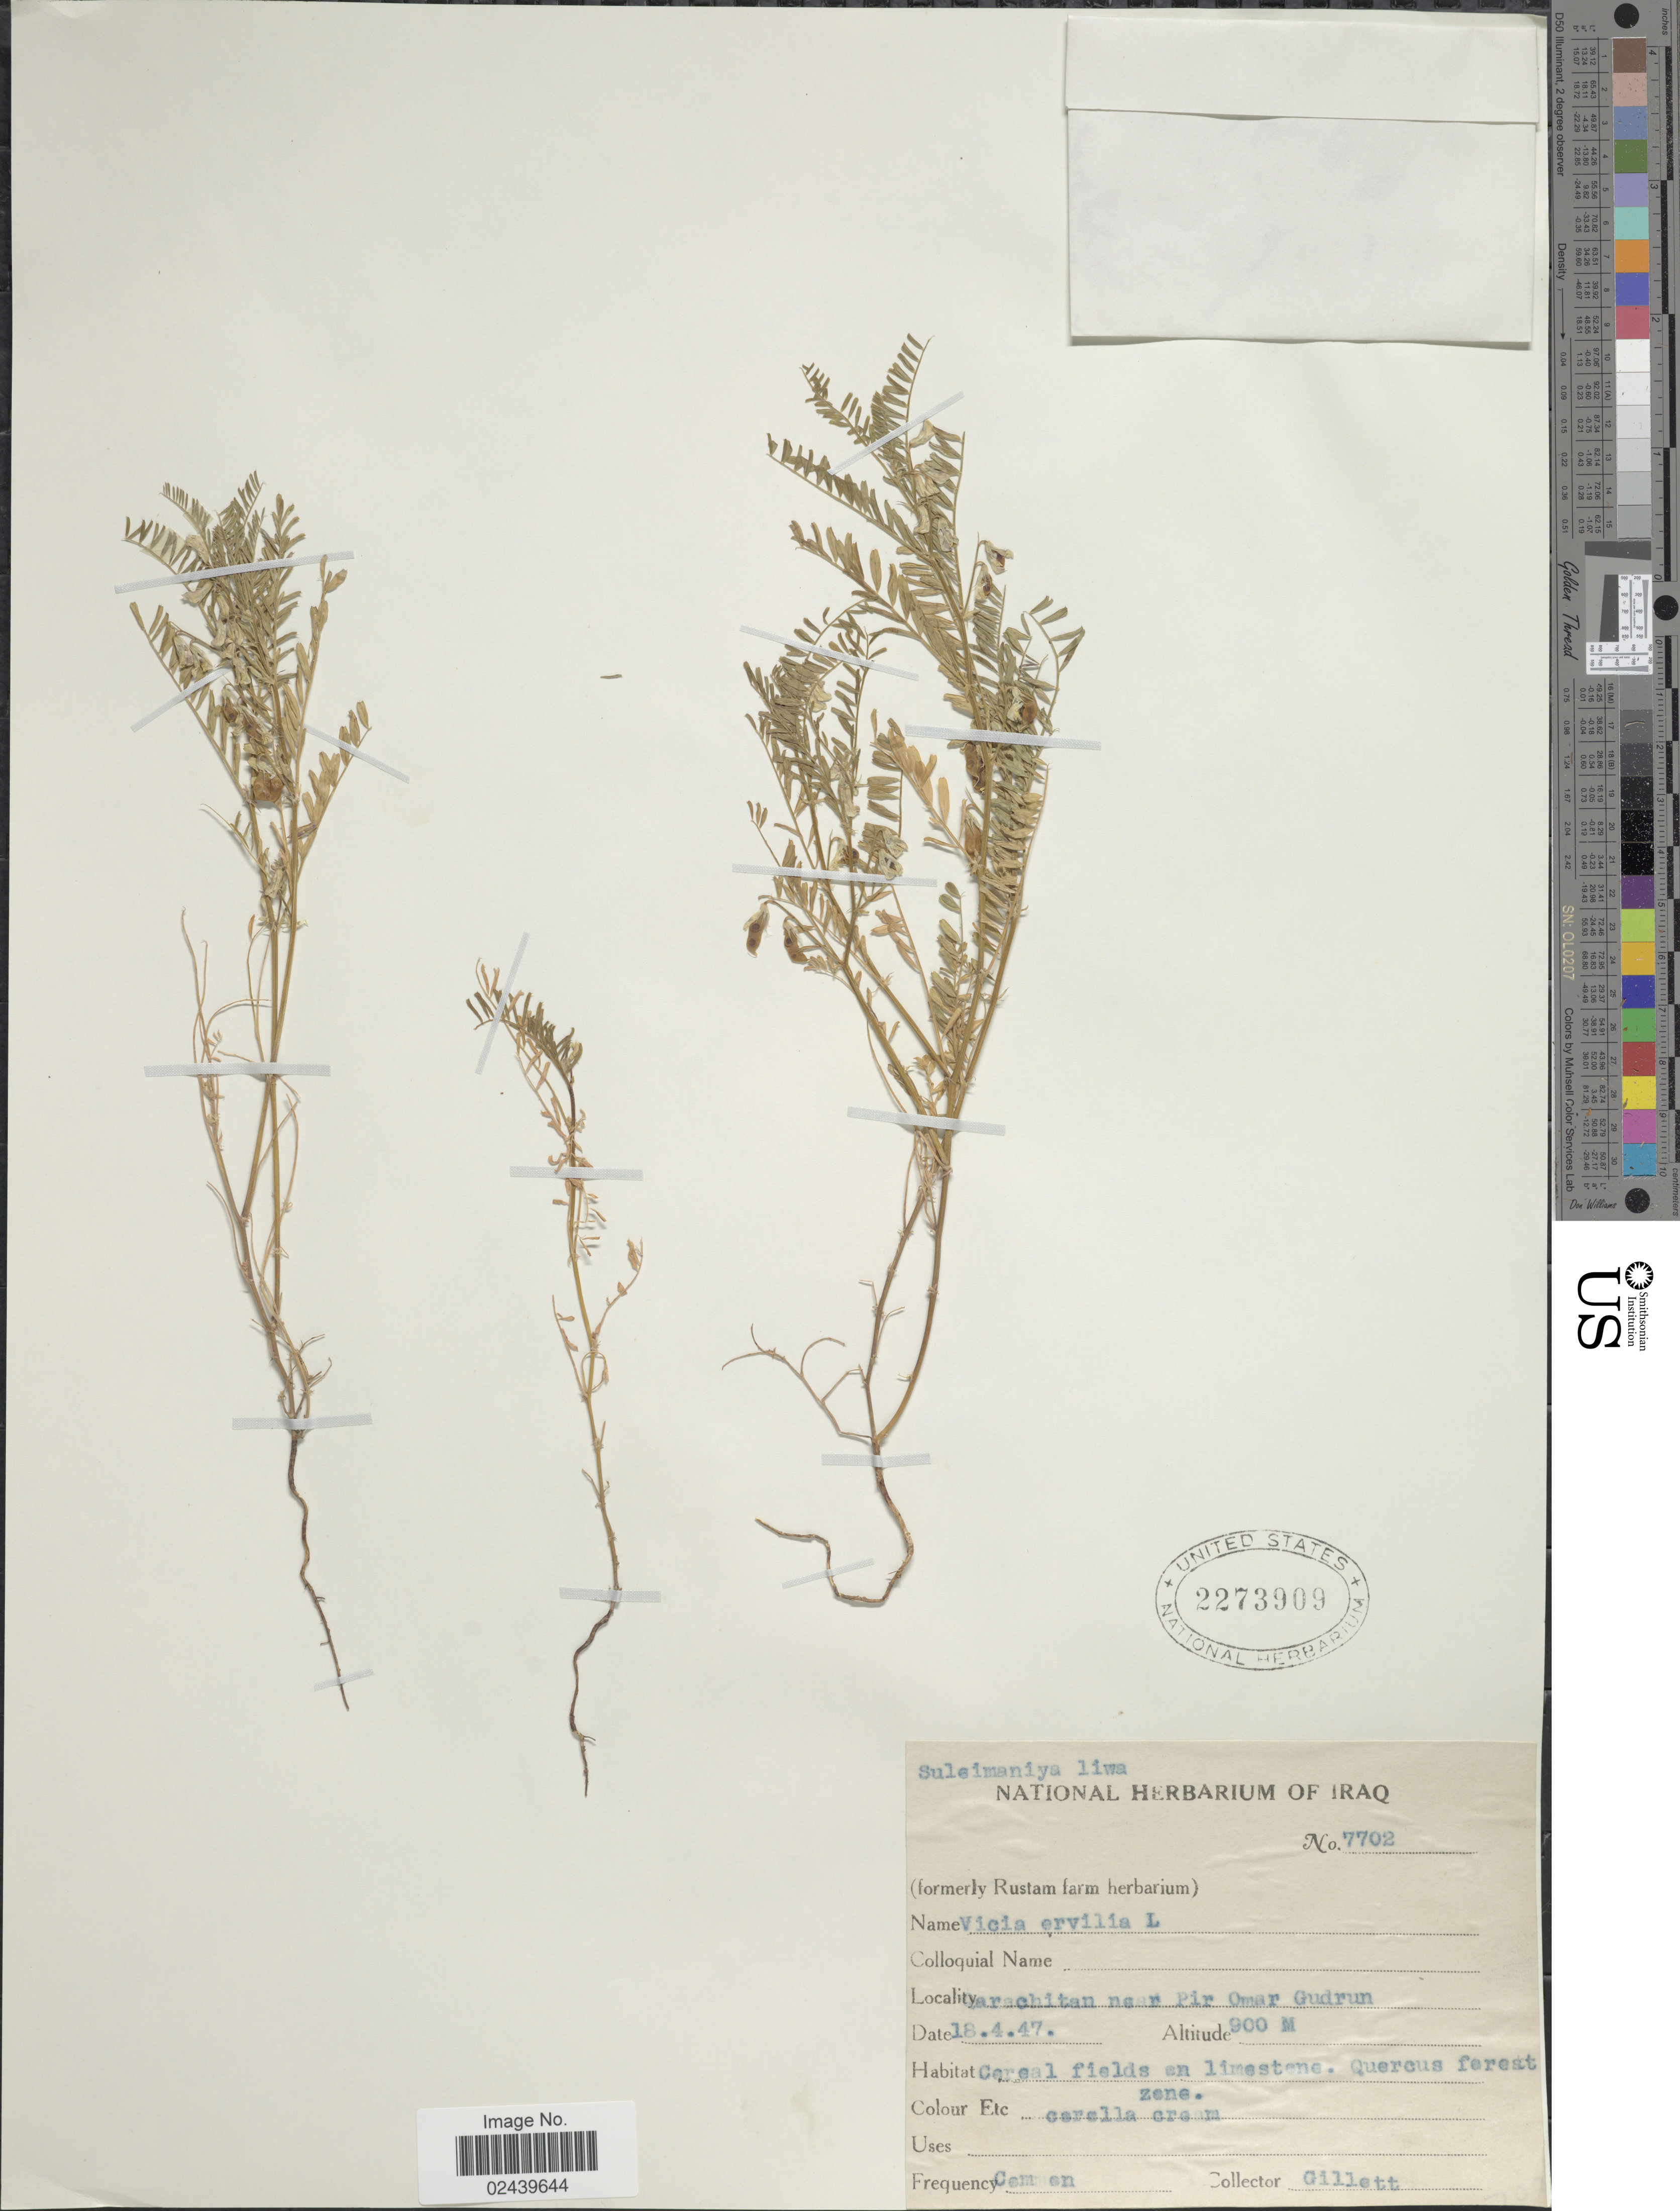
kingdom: Plantae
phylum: Tracheophyta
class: Magnoliopsida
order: Fabales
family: Fabaceae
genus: Vicia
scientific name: Vicia ervilia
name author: (L.) Willd.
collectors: Gillett, --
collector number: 7702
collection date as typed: Transcribed d/m/y: 18/4/47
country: Iraq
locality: Suleimaniya liwa. Yarachitan [interpreted] near Pir Omar Gudrun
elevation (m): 900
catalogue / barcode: US 2273909